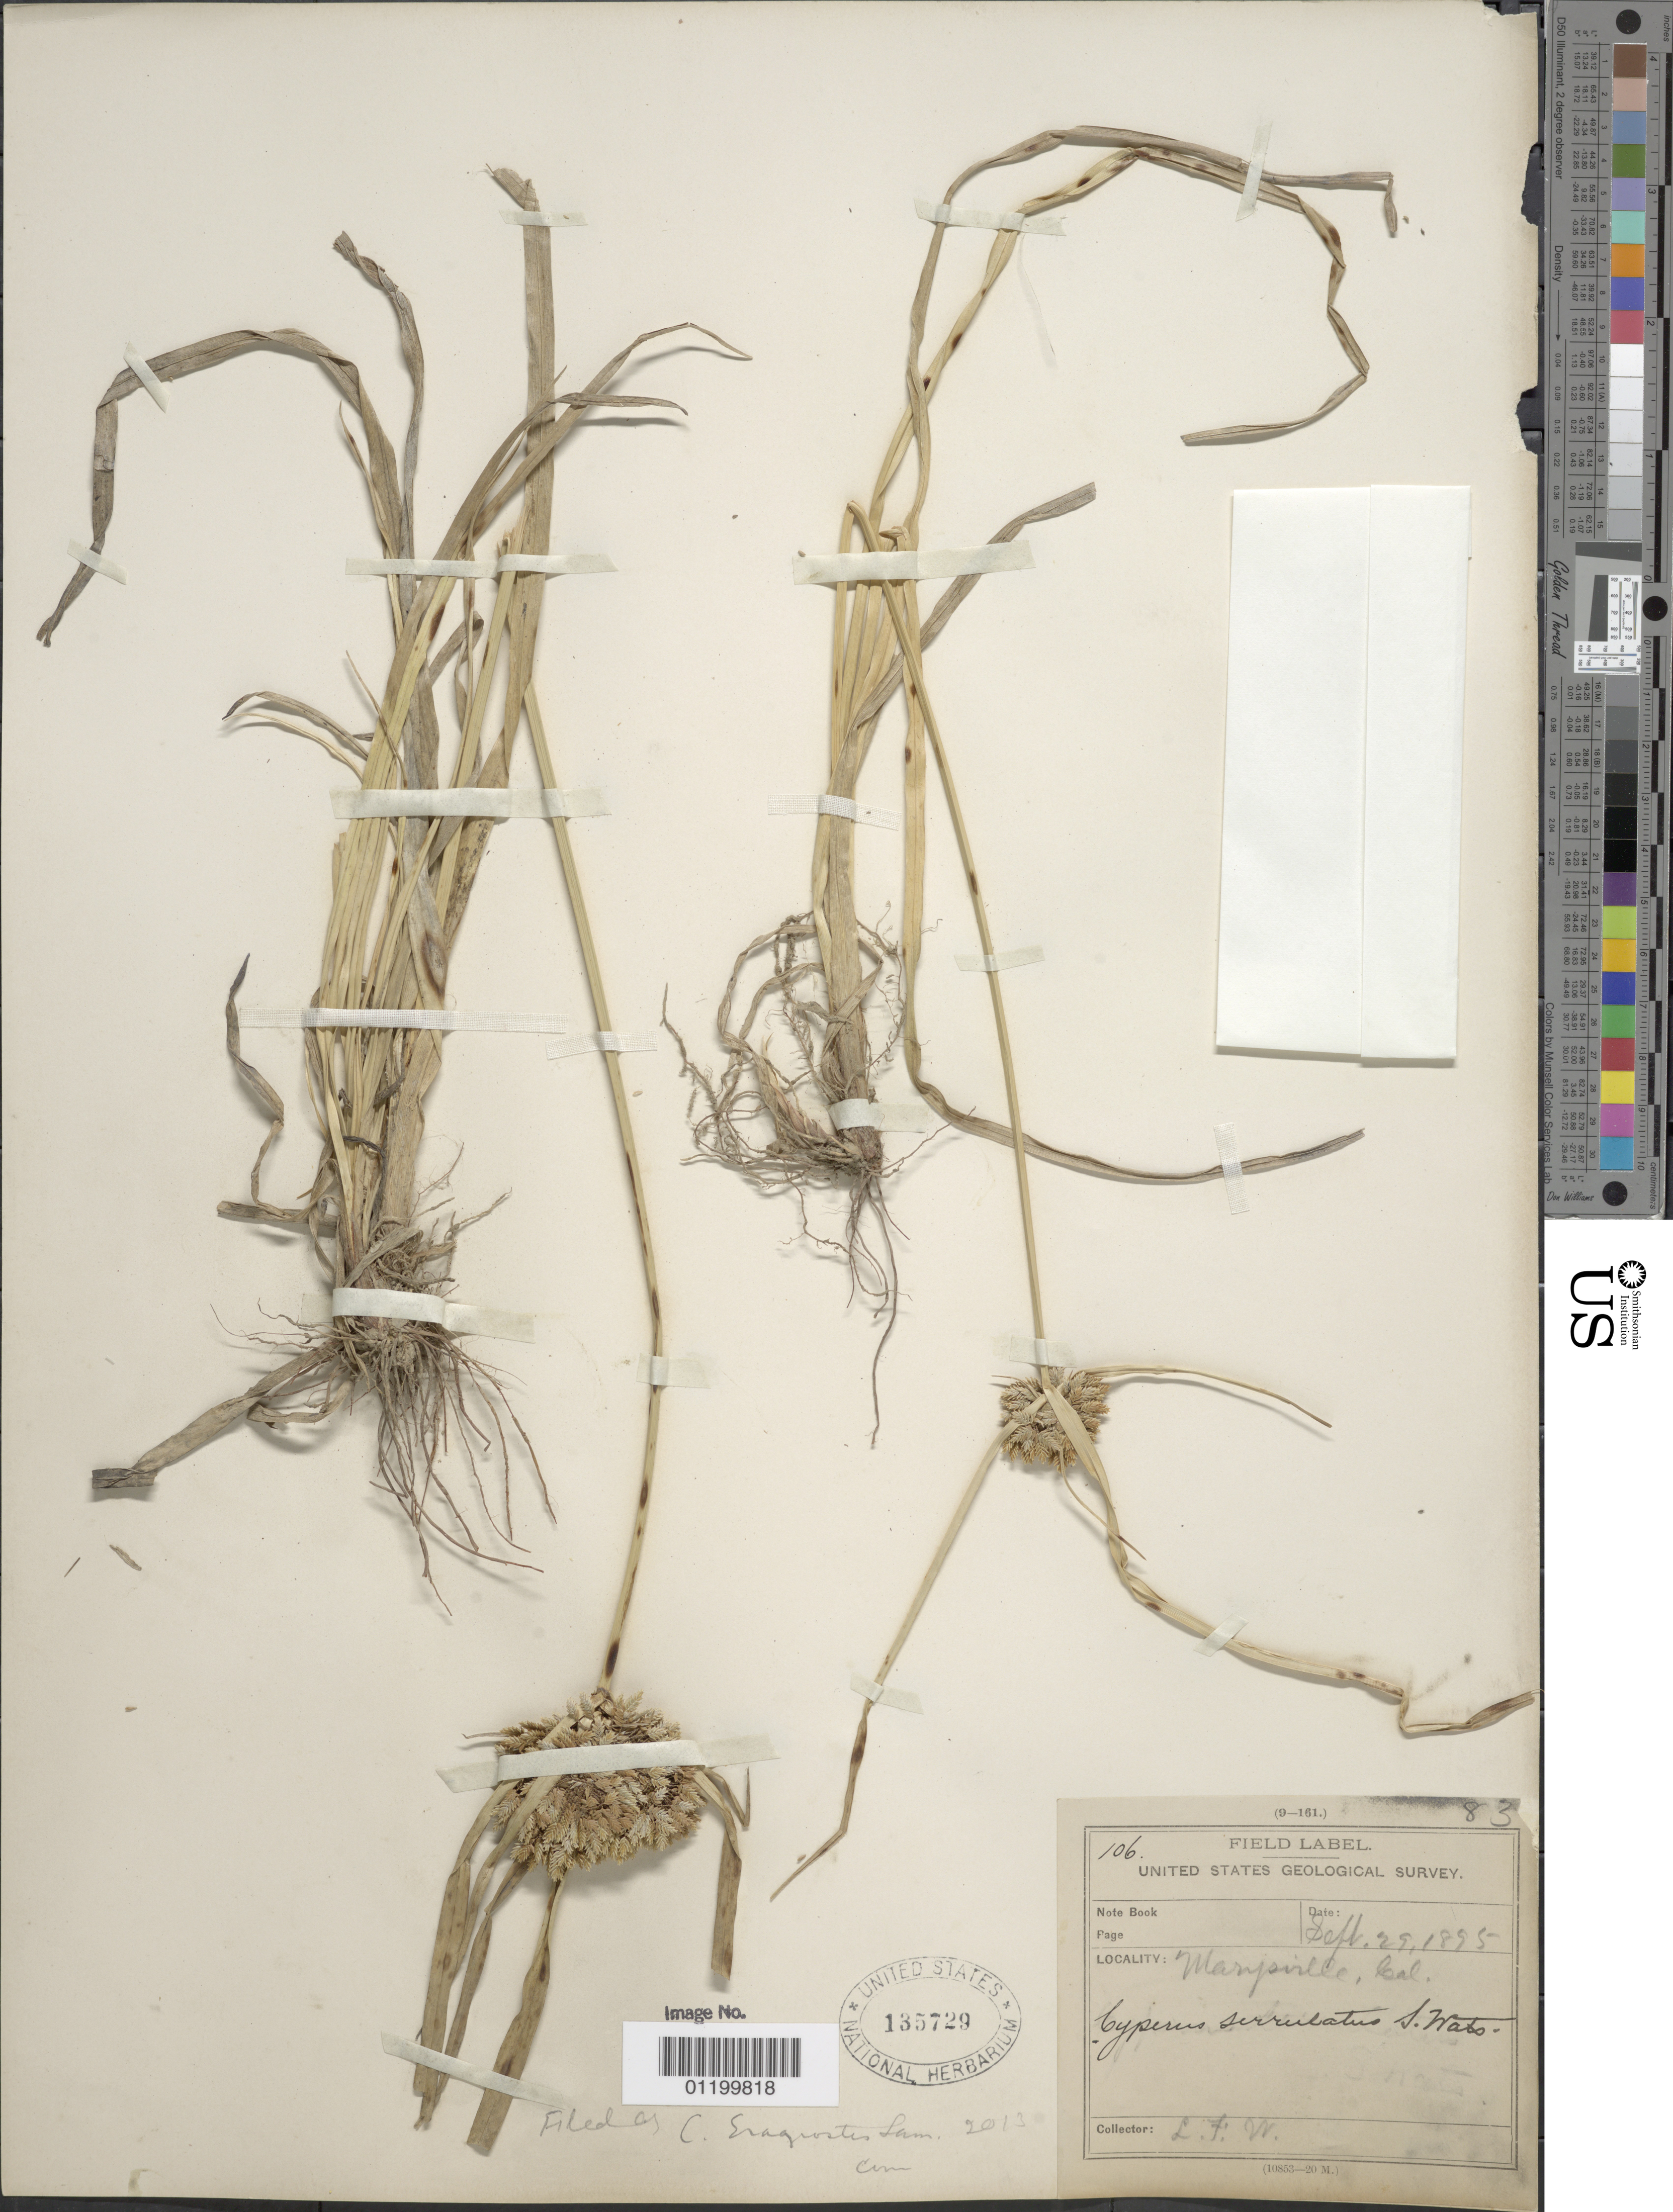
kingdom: Plantae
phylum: Tracheophyta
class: Liliopsida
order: Poales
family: Cyperaceae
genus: Cyperus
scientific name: Cyperus eragrostis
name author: Lam.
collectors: L. F. Ward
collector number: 106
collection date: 1895-09-29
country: United States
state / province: California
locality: Marysville.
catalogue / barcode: US 135729